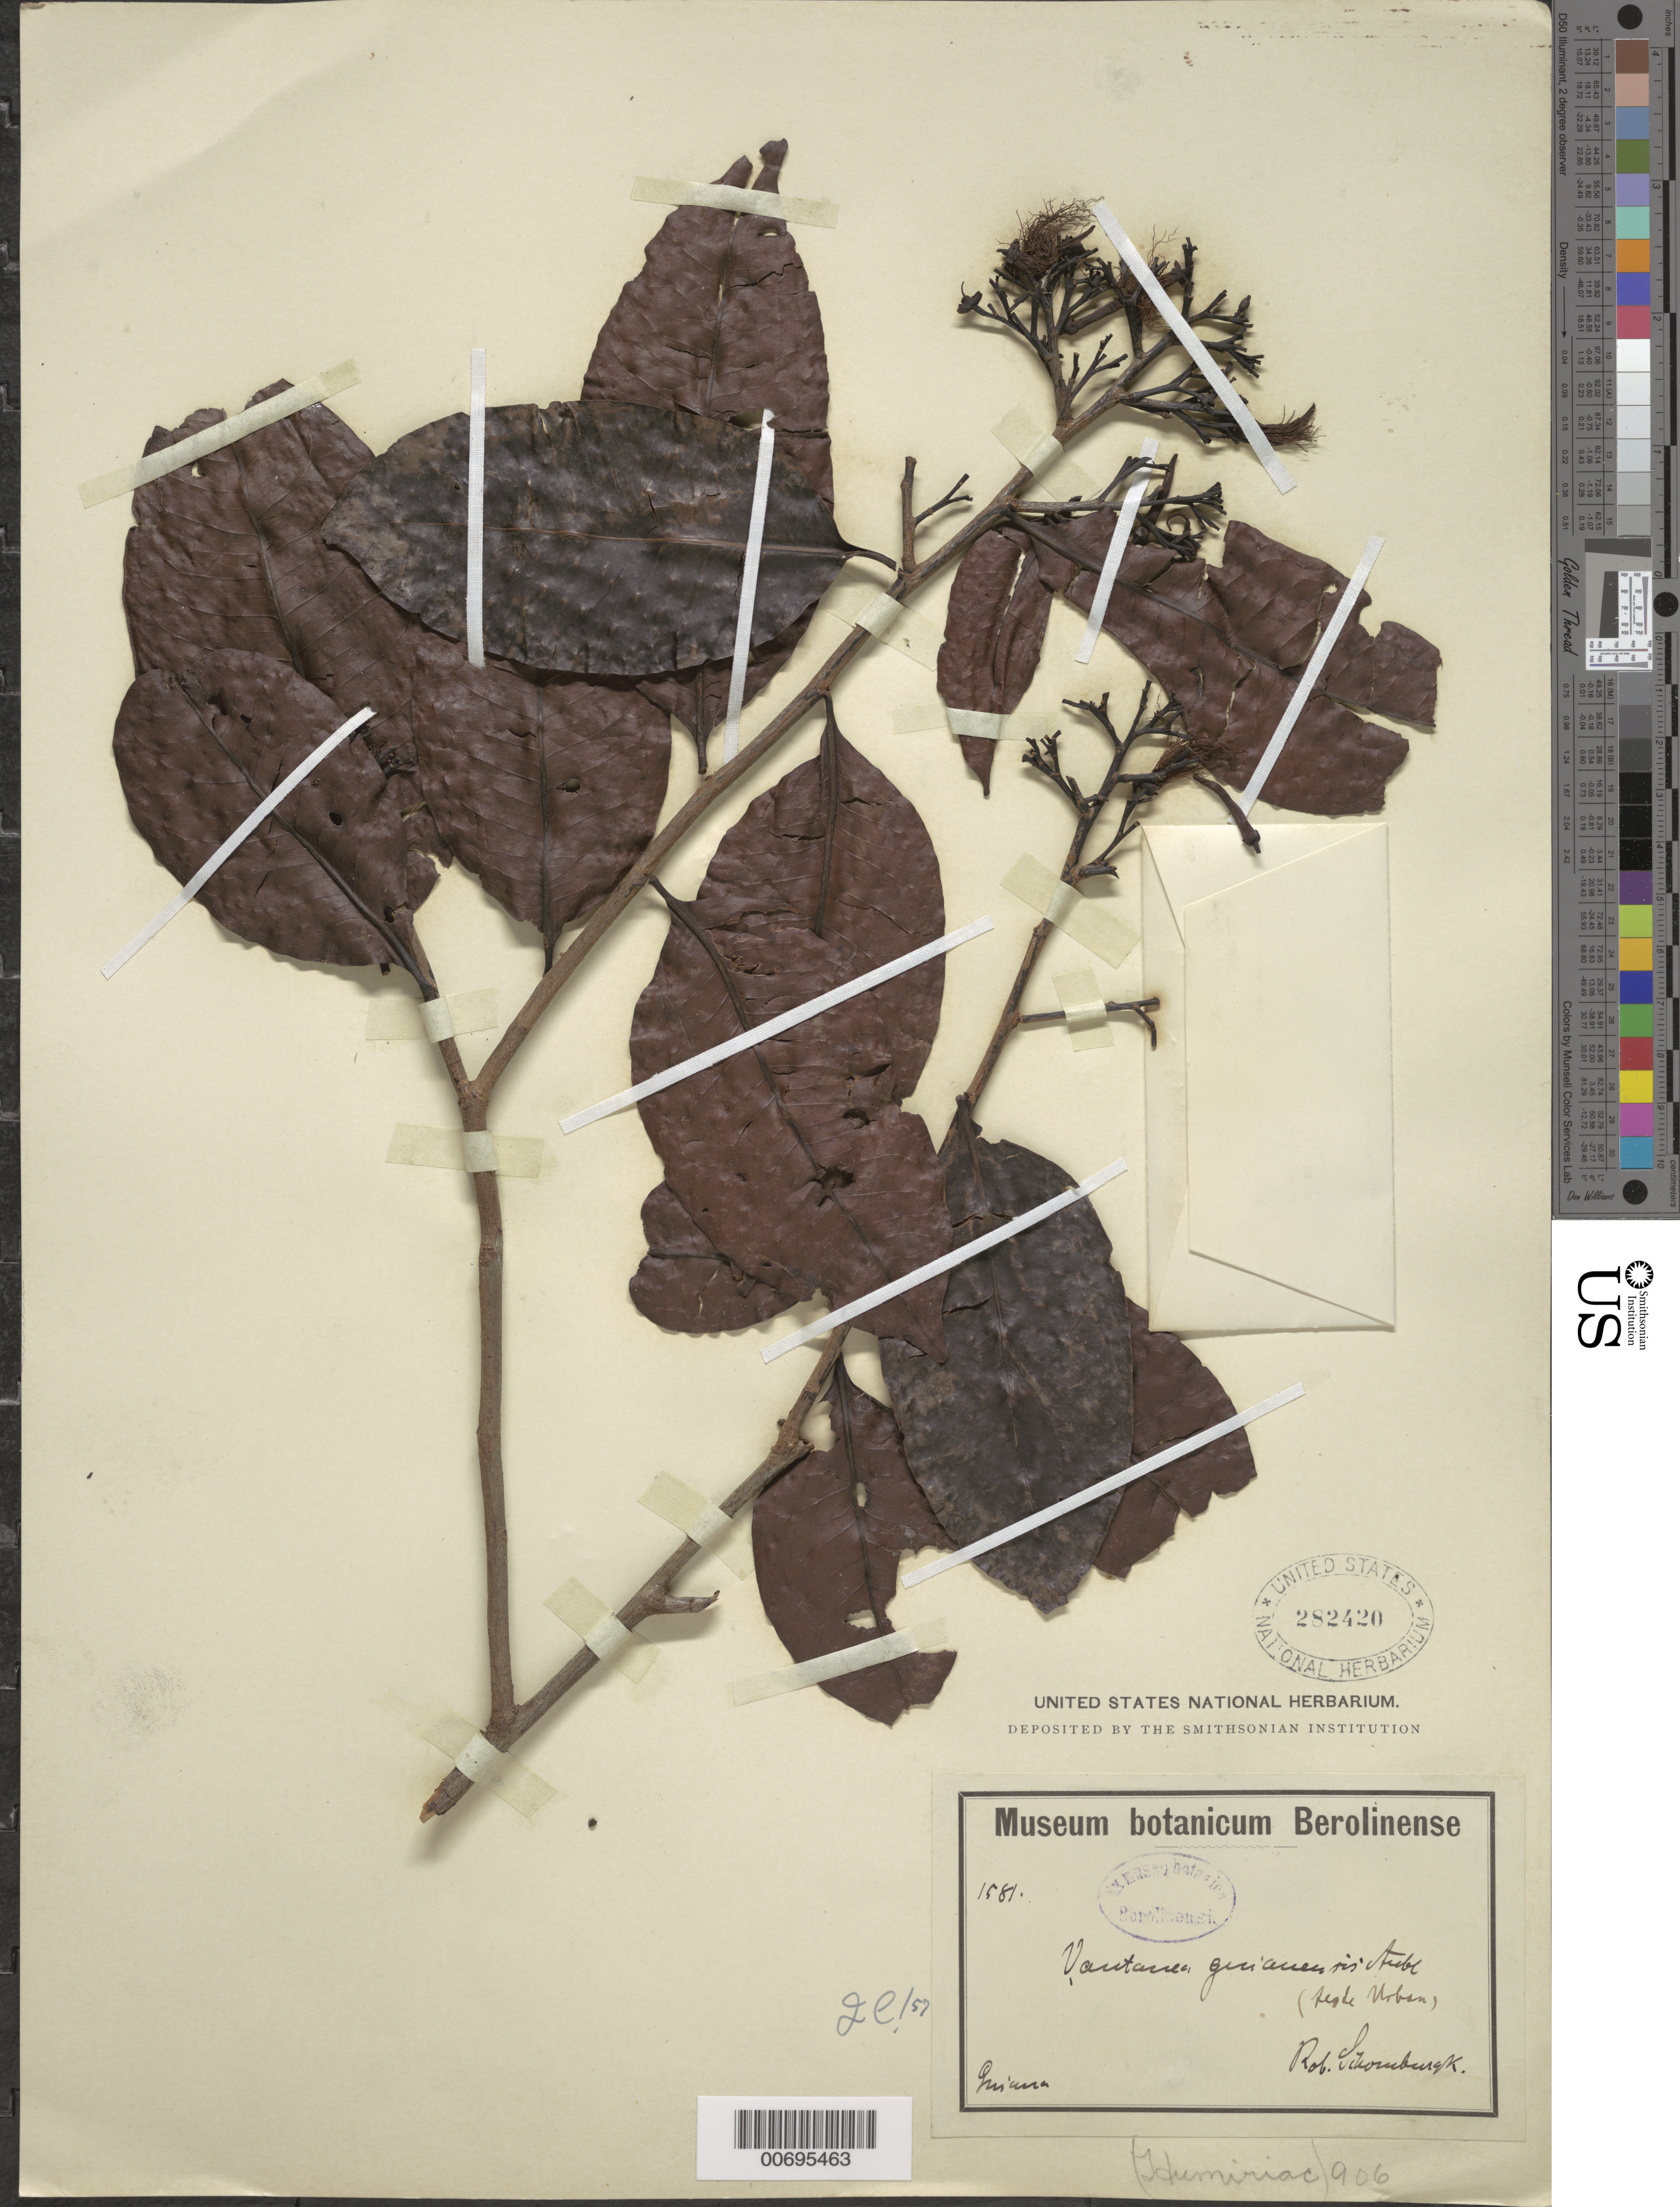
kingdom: Plantae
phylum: Tracheophyta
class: Magnoliopsida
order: Fabales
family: Fabaceae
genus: Vatairea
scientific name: Vatairea guianensis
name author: Aubl.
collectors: -- Schomburgk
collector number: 1581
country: Guyana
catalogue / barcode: US 282420